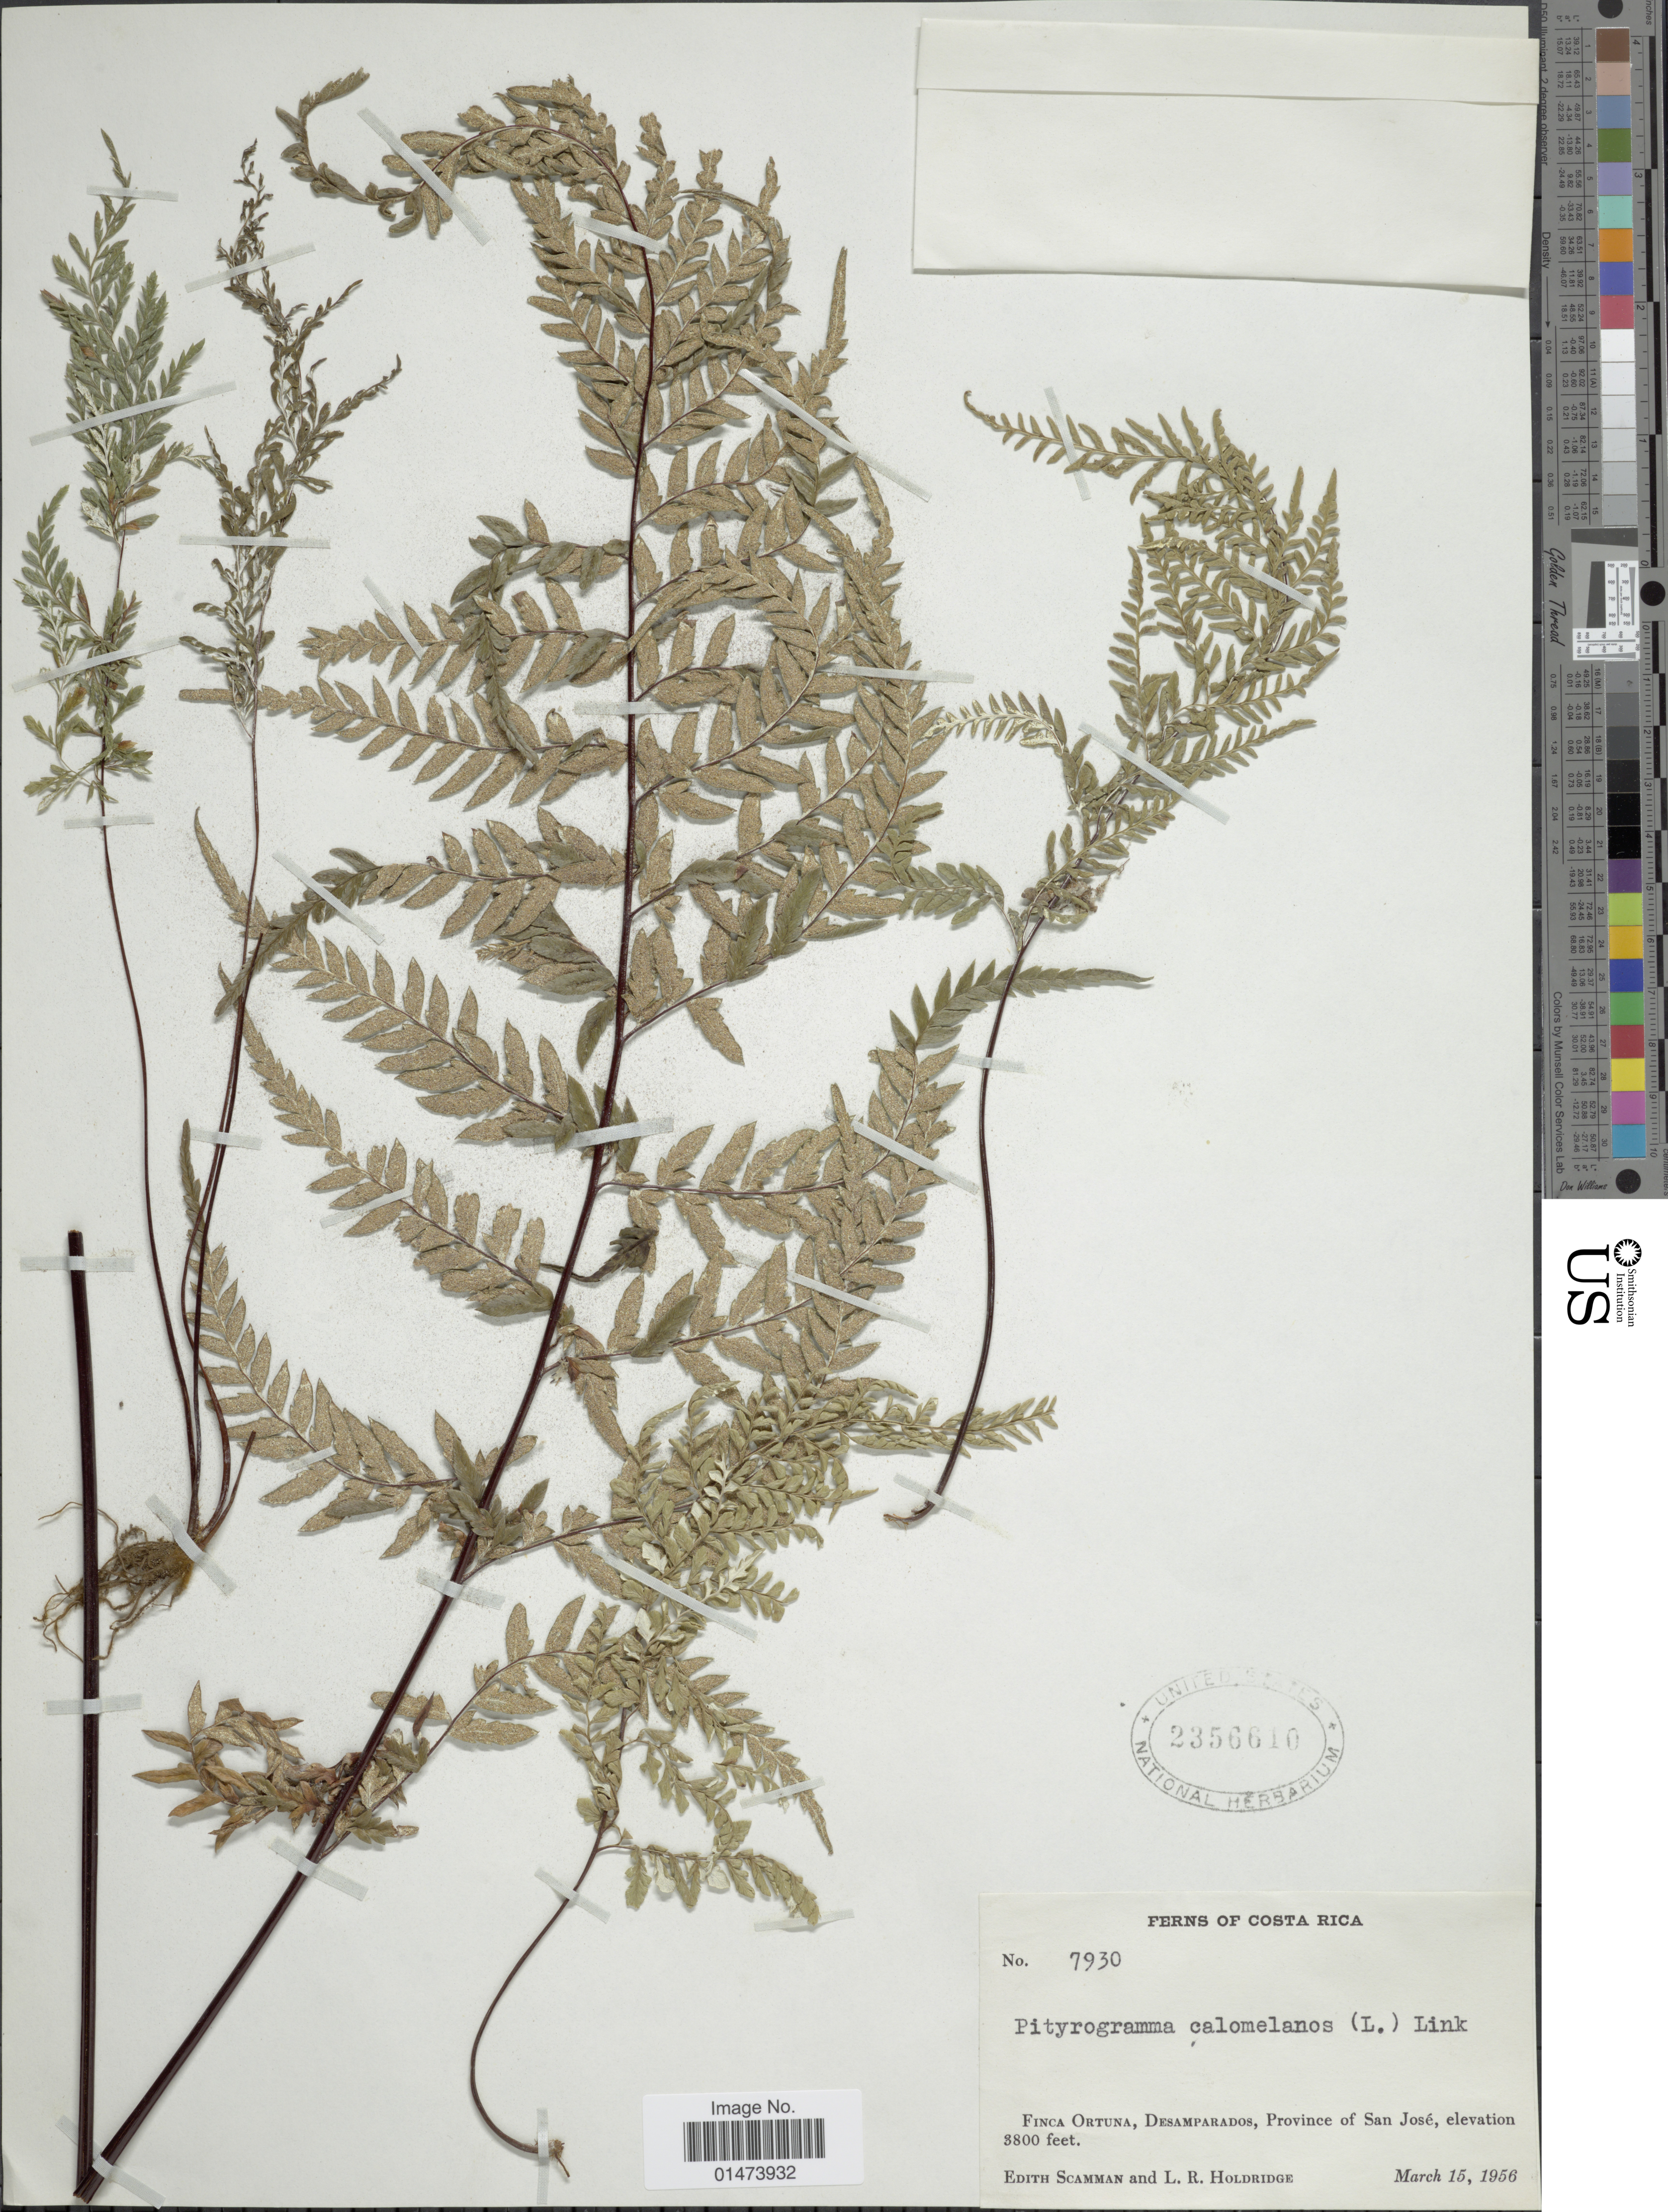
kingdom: Plantae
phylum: Tracheophyta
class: Polypodiopsida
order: Polypodiales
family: Pteridaceae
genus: Pityrogramma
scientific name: Pityrogramma calomelanos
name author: (L.) Link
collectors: E. Scamman & L. Holdridge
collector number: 7930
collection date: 1956-03-15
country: Costa Rica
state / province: San José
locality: Fincta Ortuna, Desamparados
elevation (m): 1158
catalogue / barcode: US 2356610